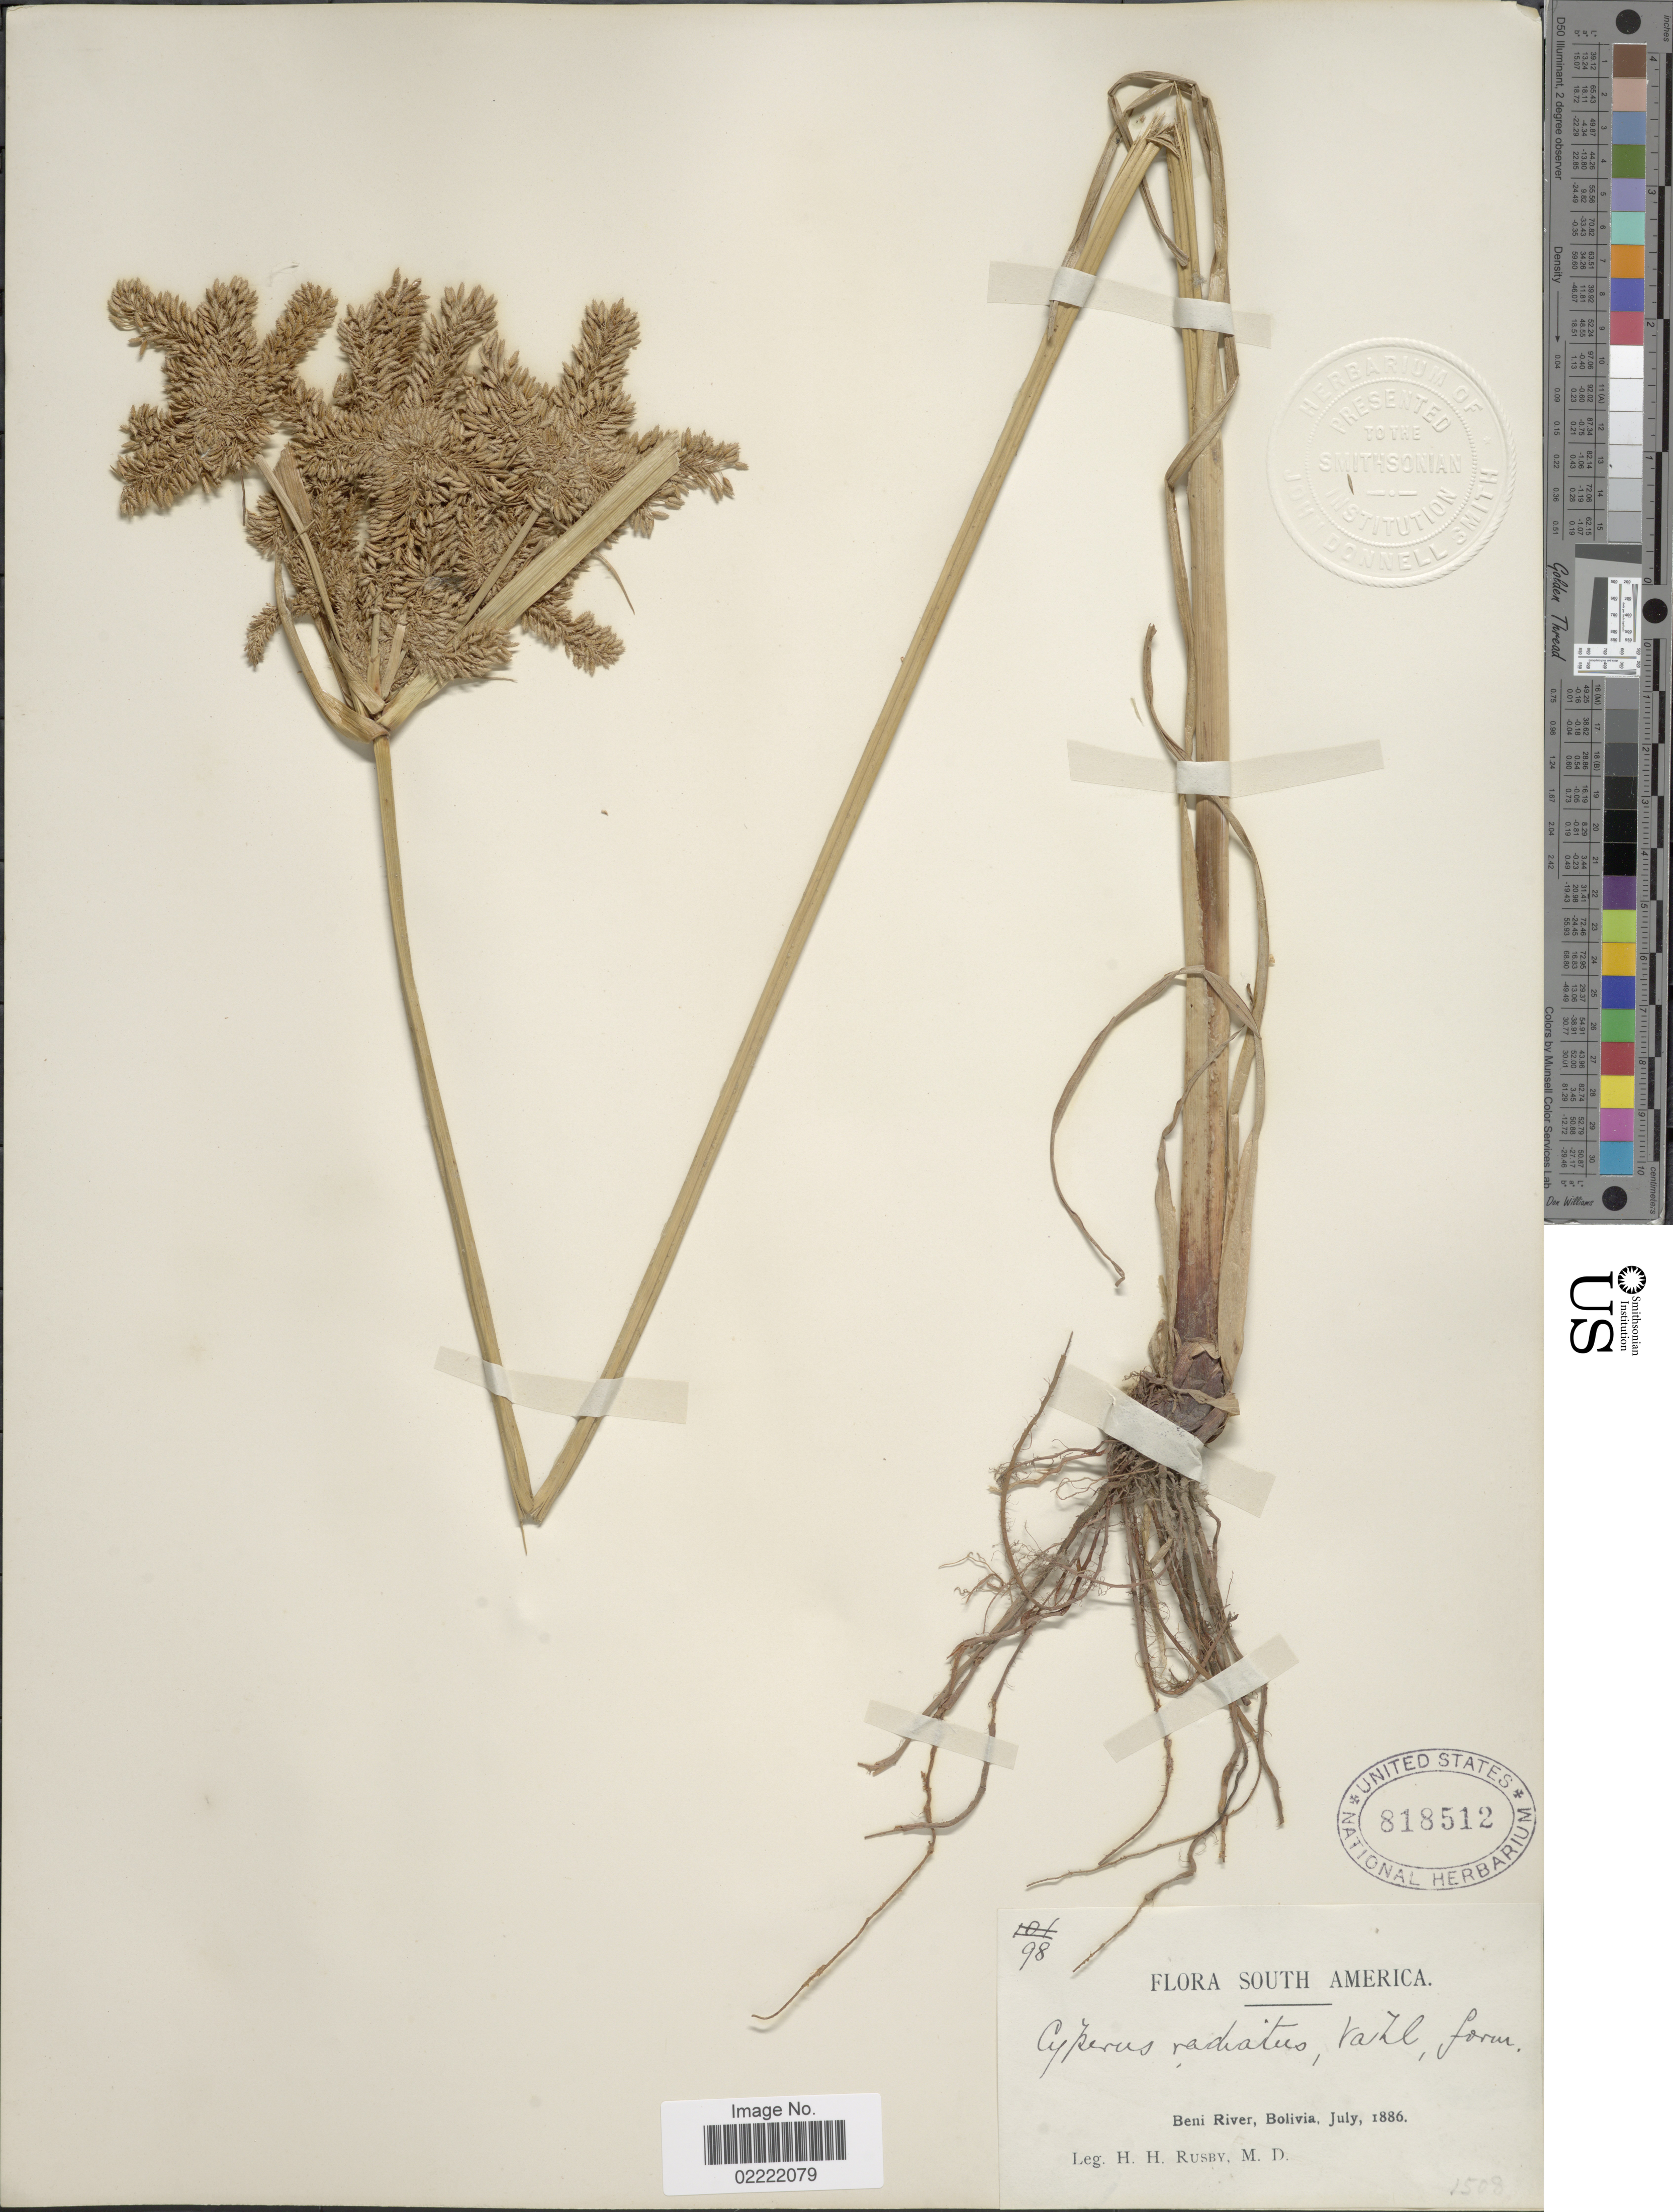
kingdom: Plantae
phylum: Tracheophyta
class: Liliopsida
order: Poales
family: Cyperaceae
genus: Cyperus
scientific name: Cyperus imbricatus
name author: Retz.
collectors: H. H. Rusby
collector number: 98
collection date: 1886-07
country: Bolivia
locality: Beni River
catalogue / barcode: US 818512